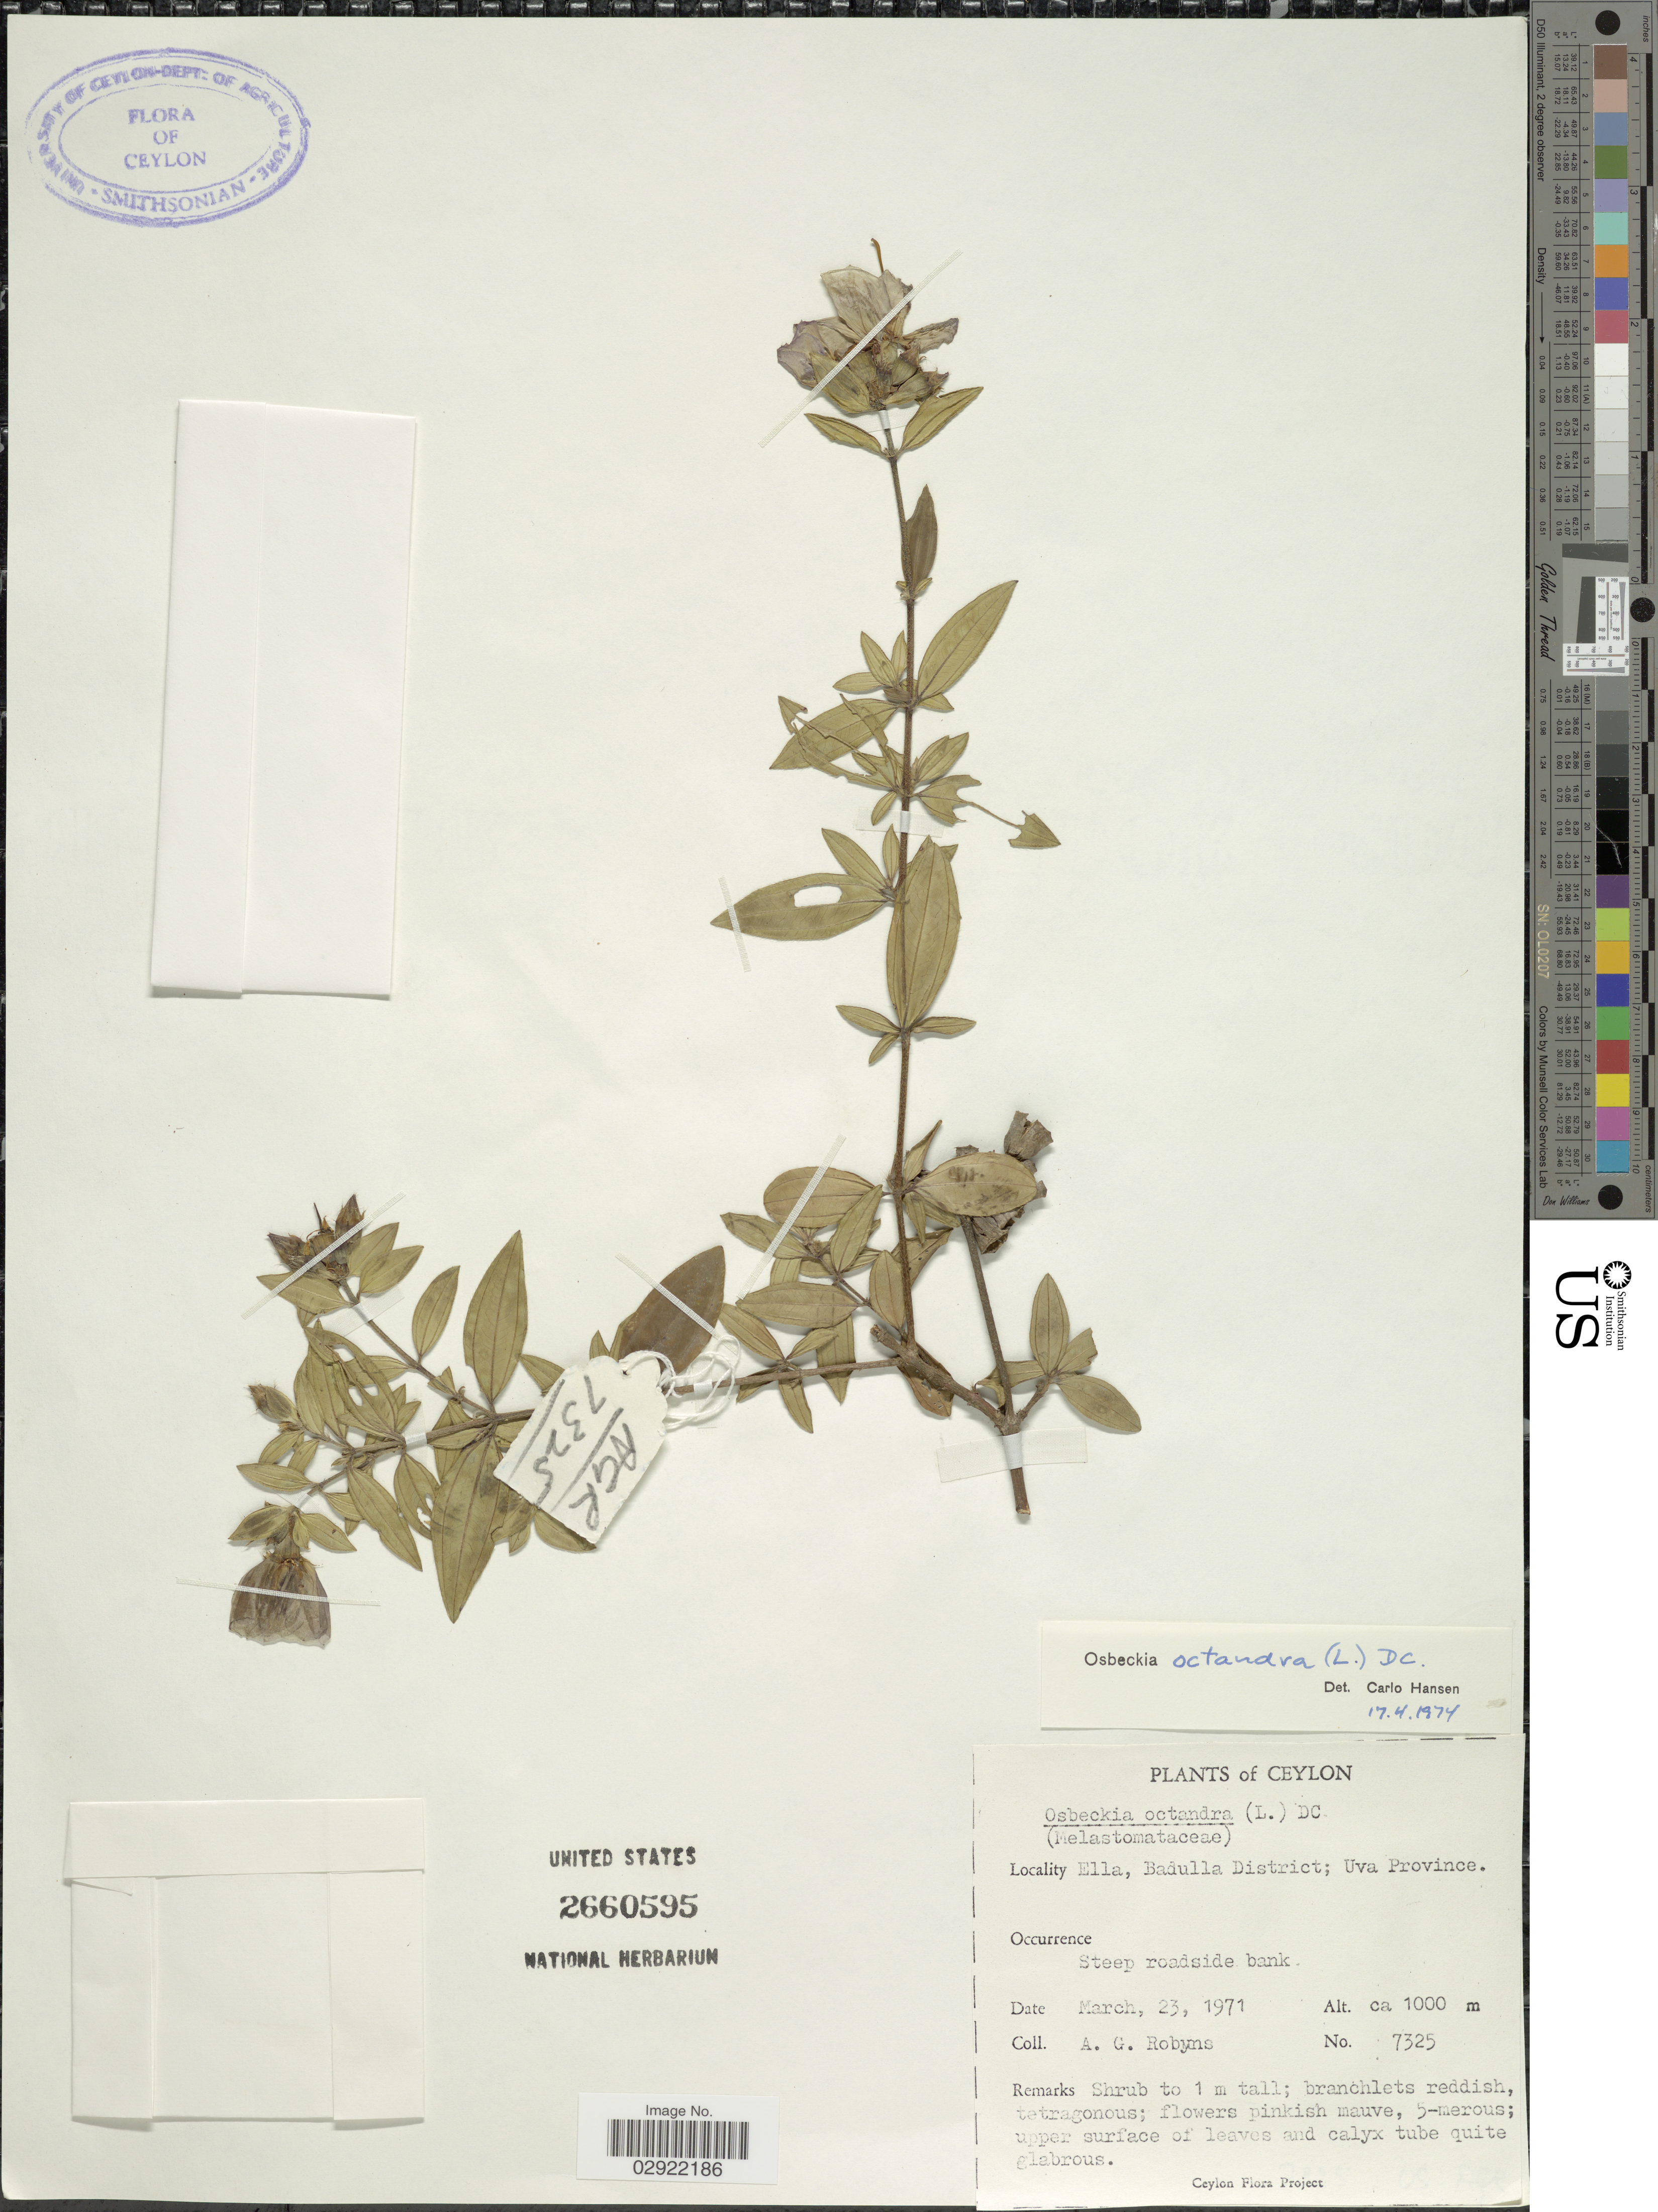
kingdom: Plantae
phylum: Tracheophyta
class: Magnoliopsida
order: Myrtales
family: Melastomataceae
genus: Osbeckia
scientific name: Osbeckia octandra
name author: DC.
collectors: A. Robyns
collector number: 7325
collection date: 1971-03-23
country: Sri Lanka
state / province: Uva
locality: Ceylon, Ella, Badulla District.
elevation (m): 1000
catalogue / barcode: US 2660595